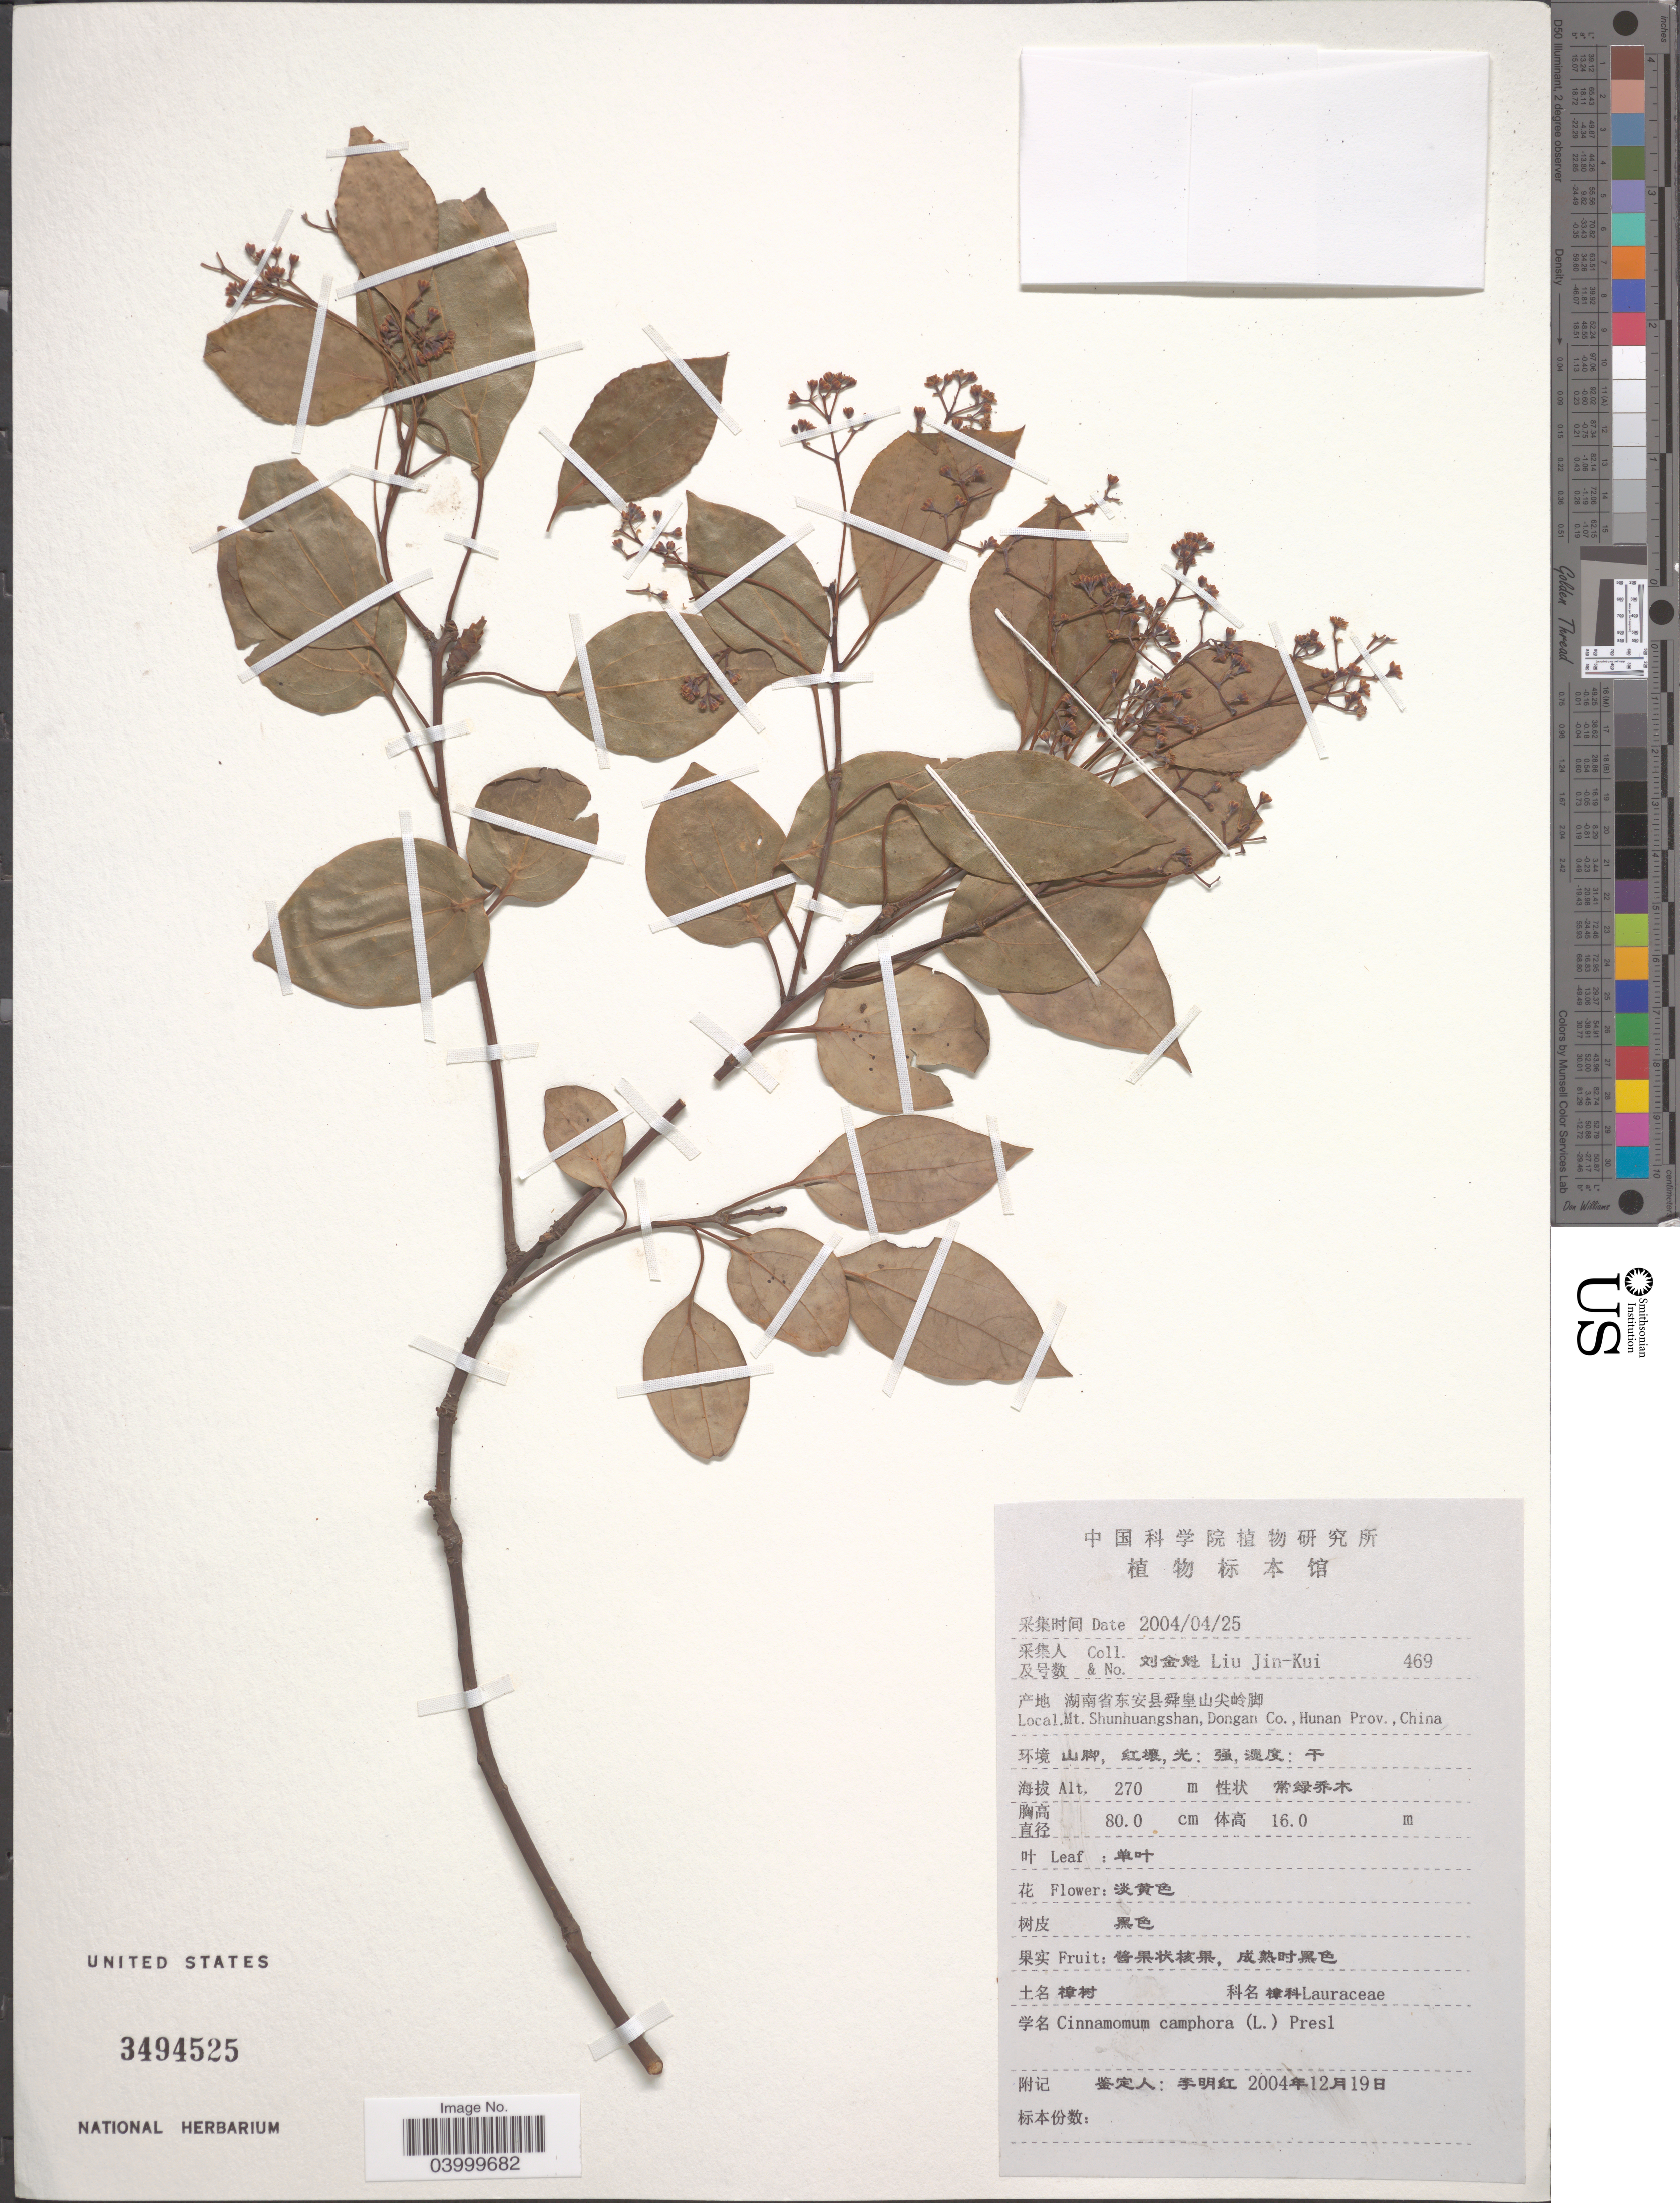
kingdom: Plantae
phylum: Tracheophyta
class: Magnoliopsida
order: Laurales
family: Lauraceae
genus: Cinnamomum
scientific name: Cinnamomum camphora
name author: (L.) J. Presl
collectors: Liu Jin-Kui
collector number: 469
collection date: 2004-04-25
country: China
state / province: Hunan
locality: Mt. Shunhuangshan, Dongan Co.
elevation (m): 270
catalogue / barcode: US 3494525